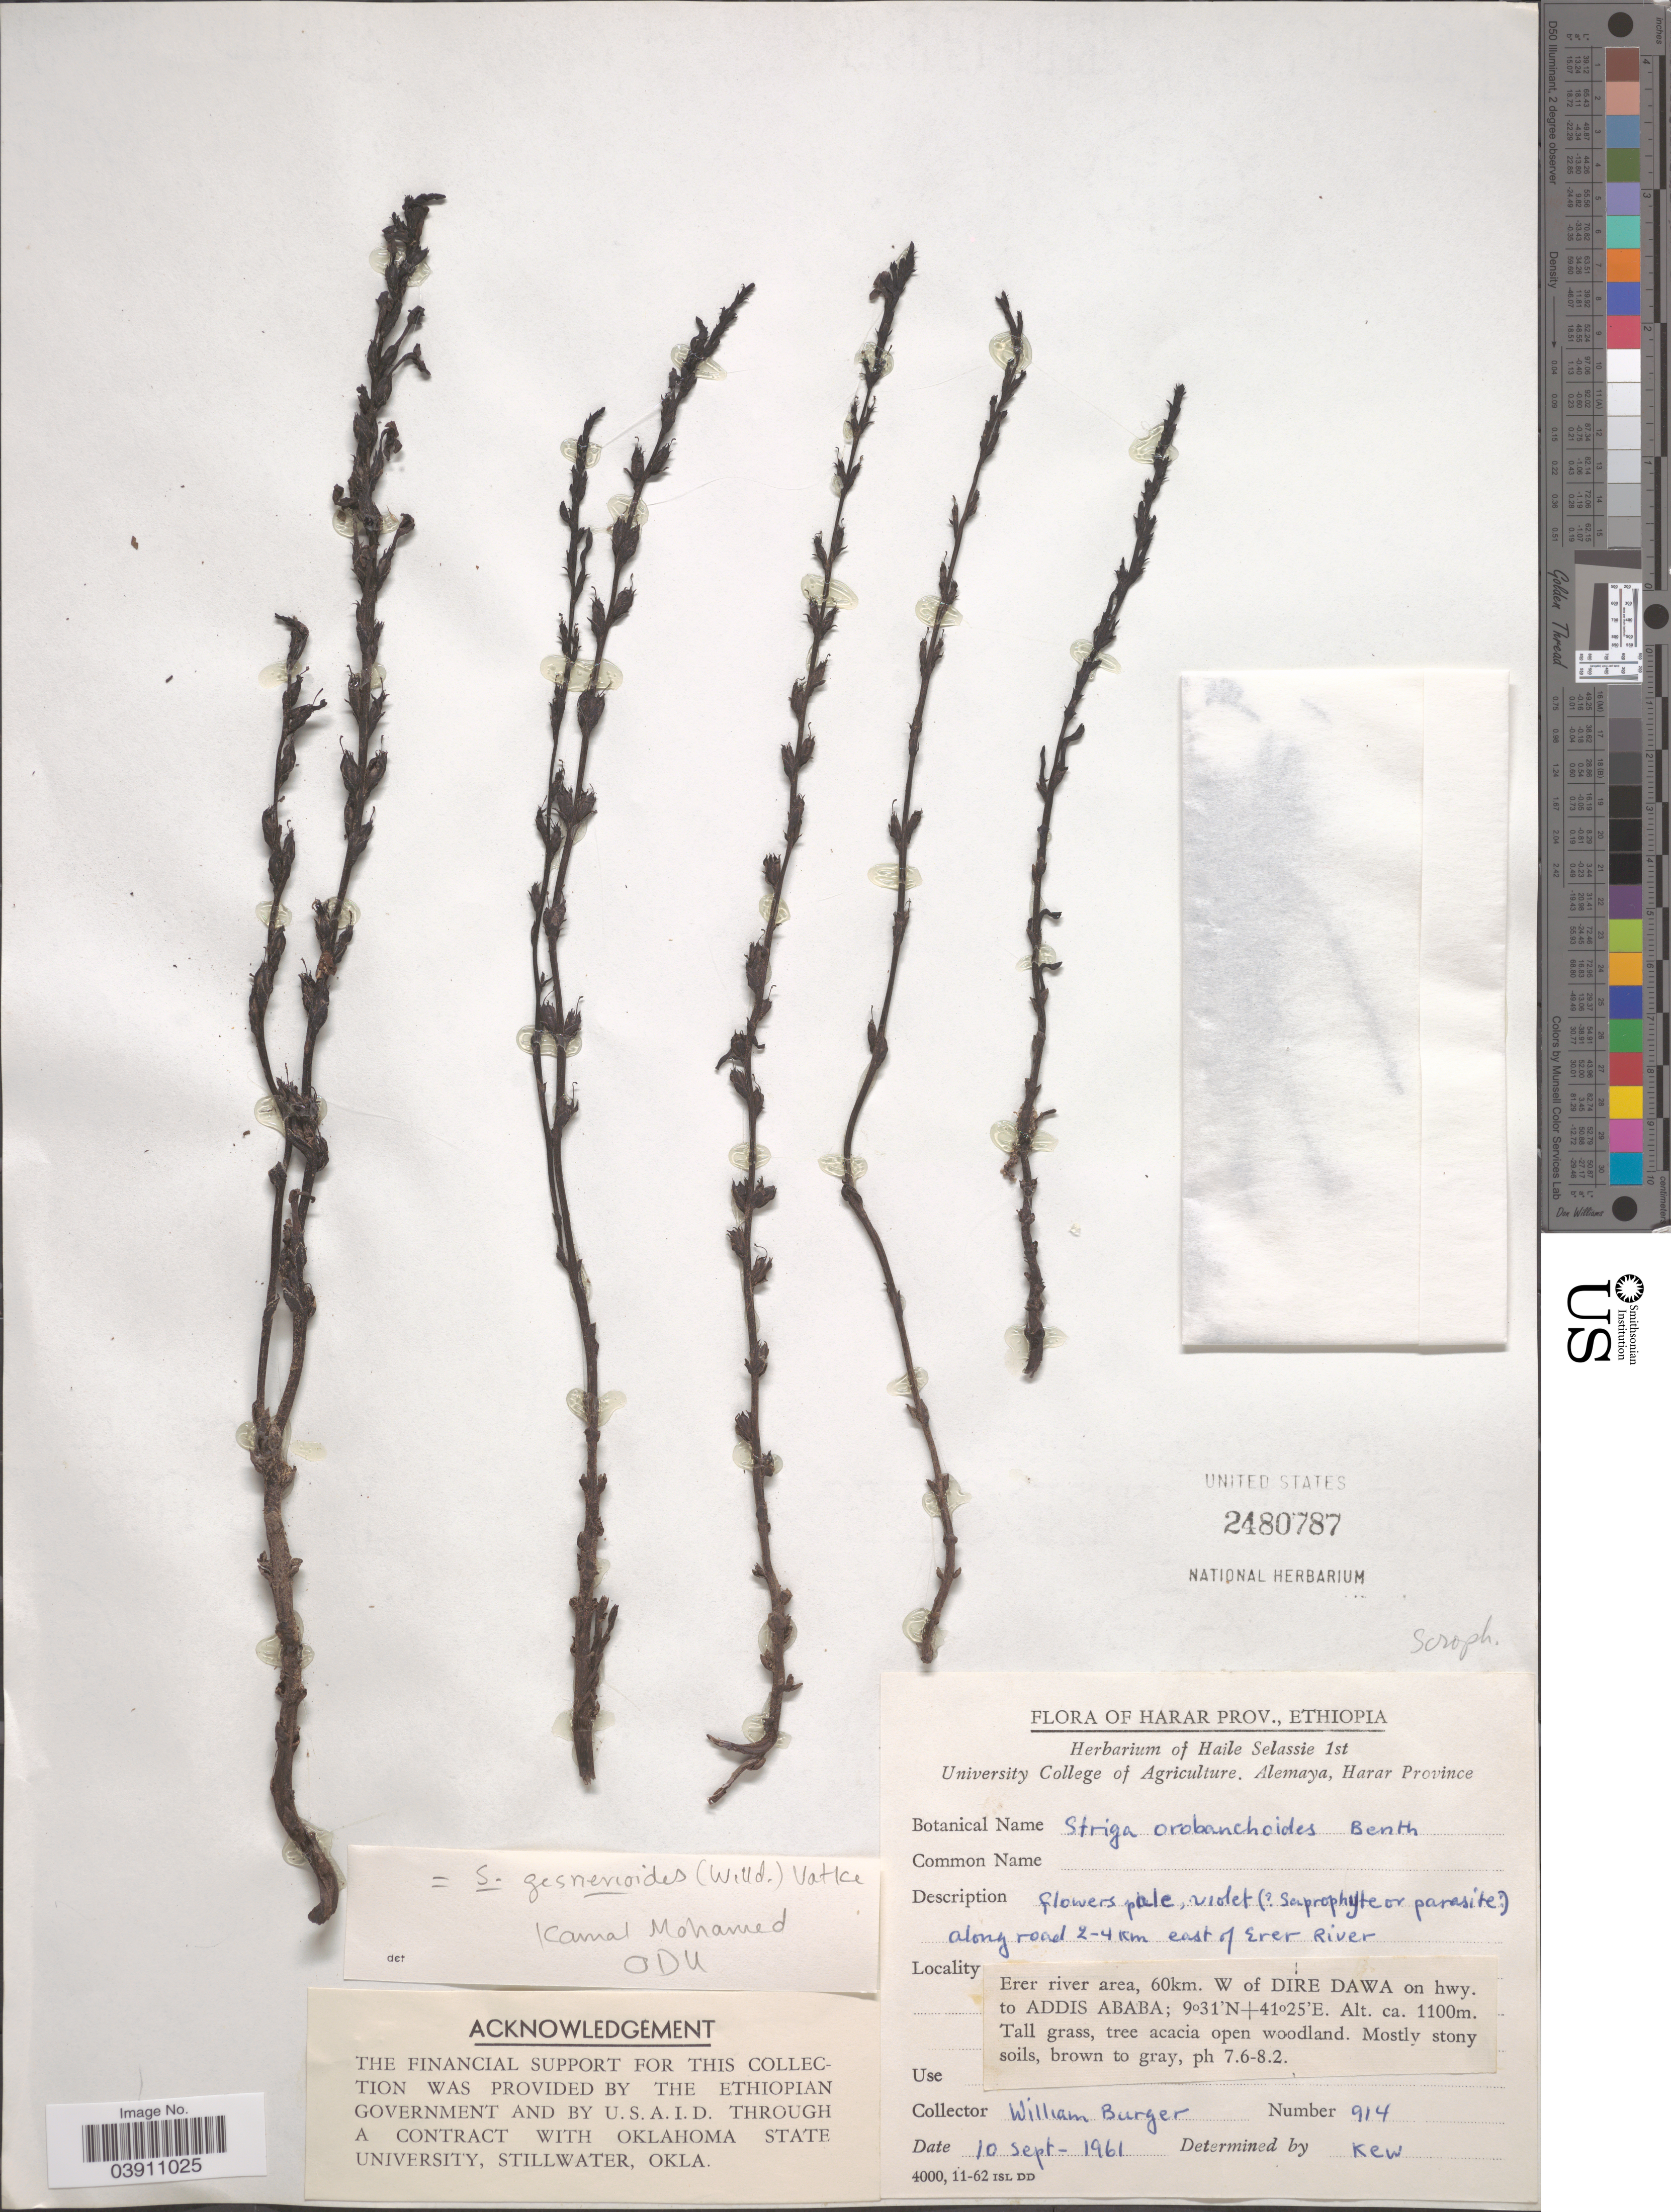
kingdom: Plantae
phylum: Tracheophyta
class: Magnoliopsida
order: Lamiales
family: Orobanchaceae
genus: Striga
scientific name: Striga orobanchoides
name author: (R. Br.) Benth.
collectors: W. Burger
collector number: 914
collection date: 1961-09-10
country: Ethiopia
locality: Harar Prov. Along road 2-4 Km east of Erer River. Erer river area, 60km. W of Dire Dawa on hwy. to Addis Ababa.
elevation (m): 1100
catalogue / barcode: US 2480787